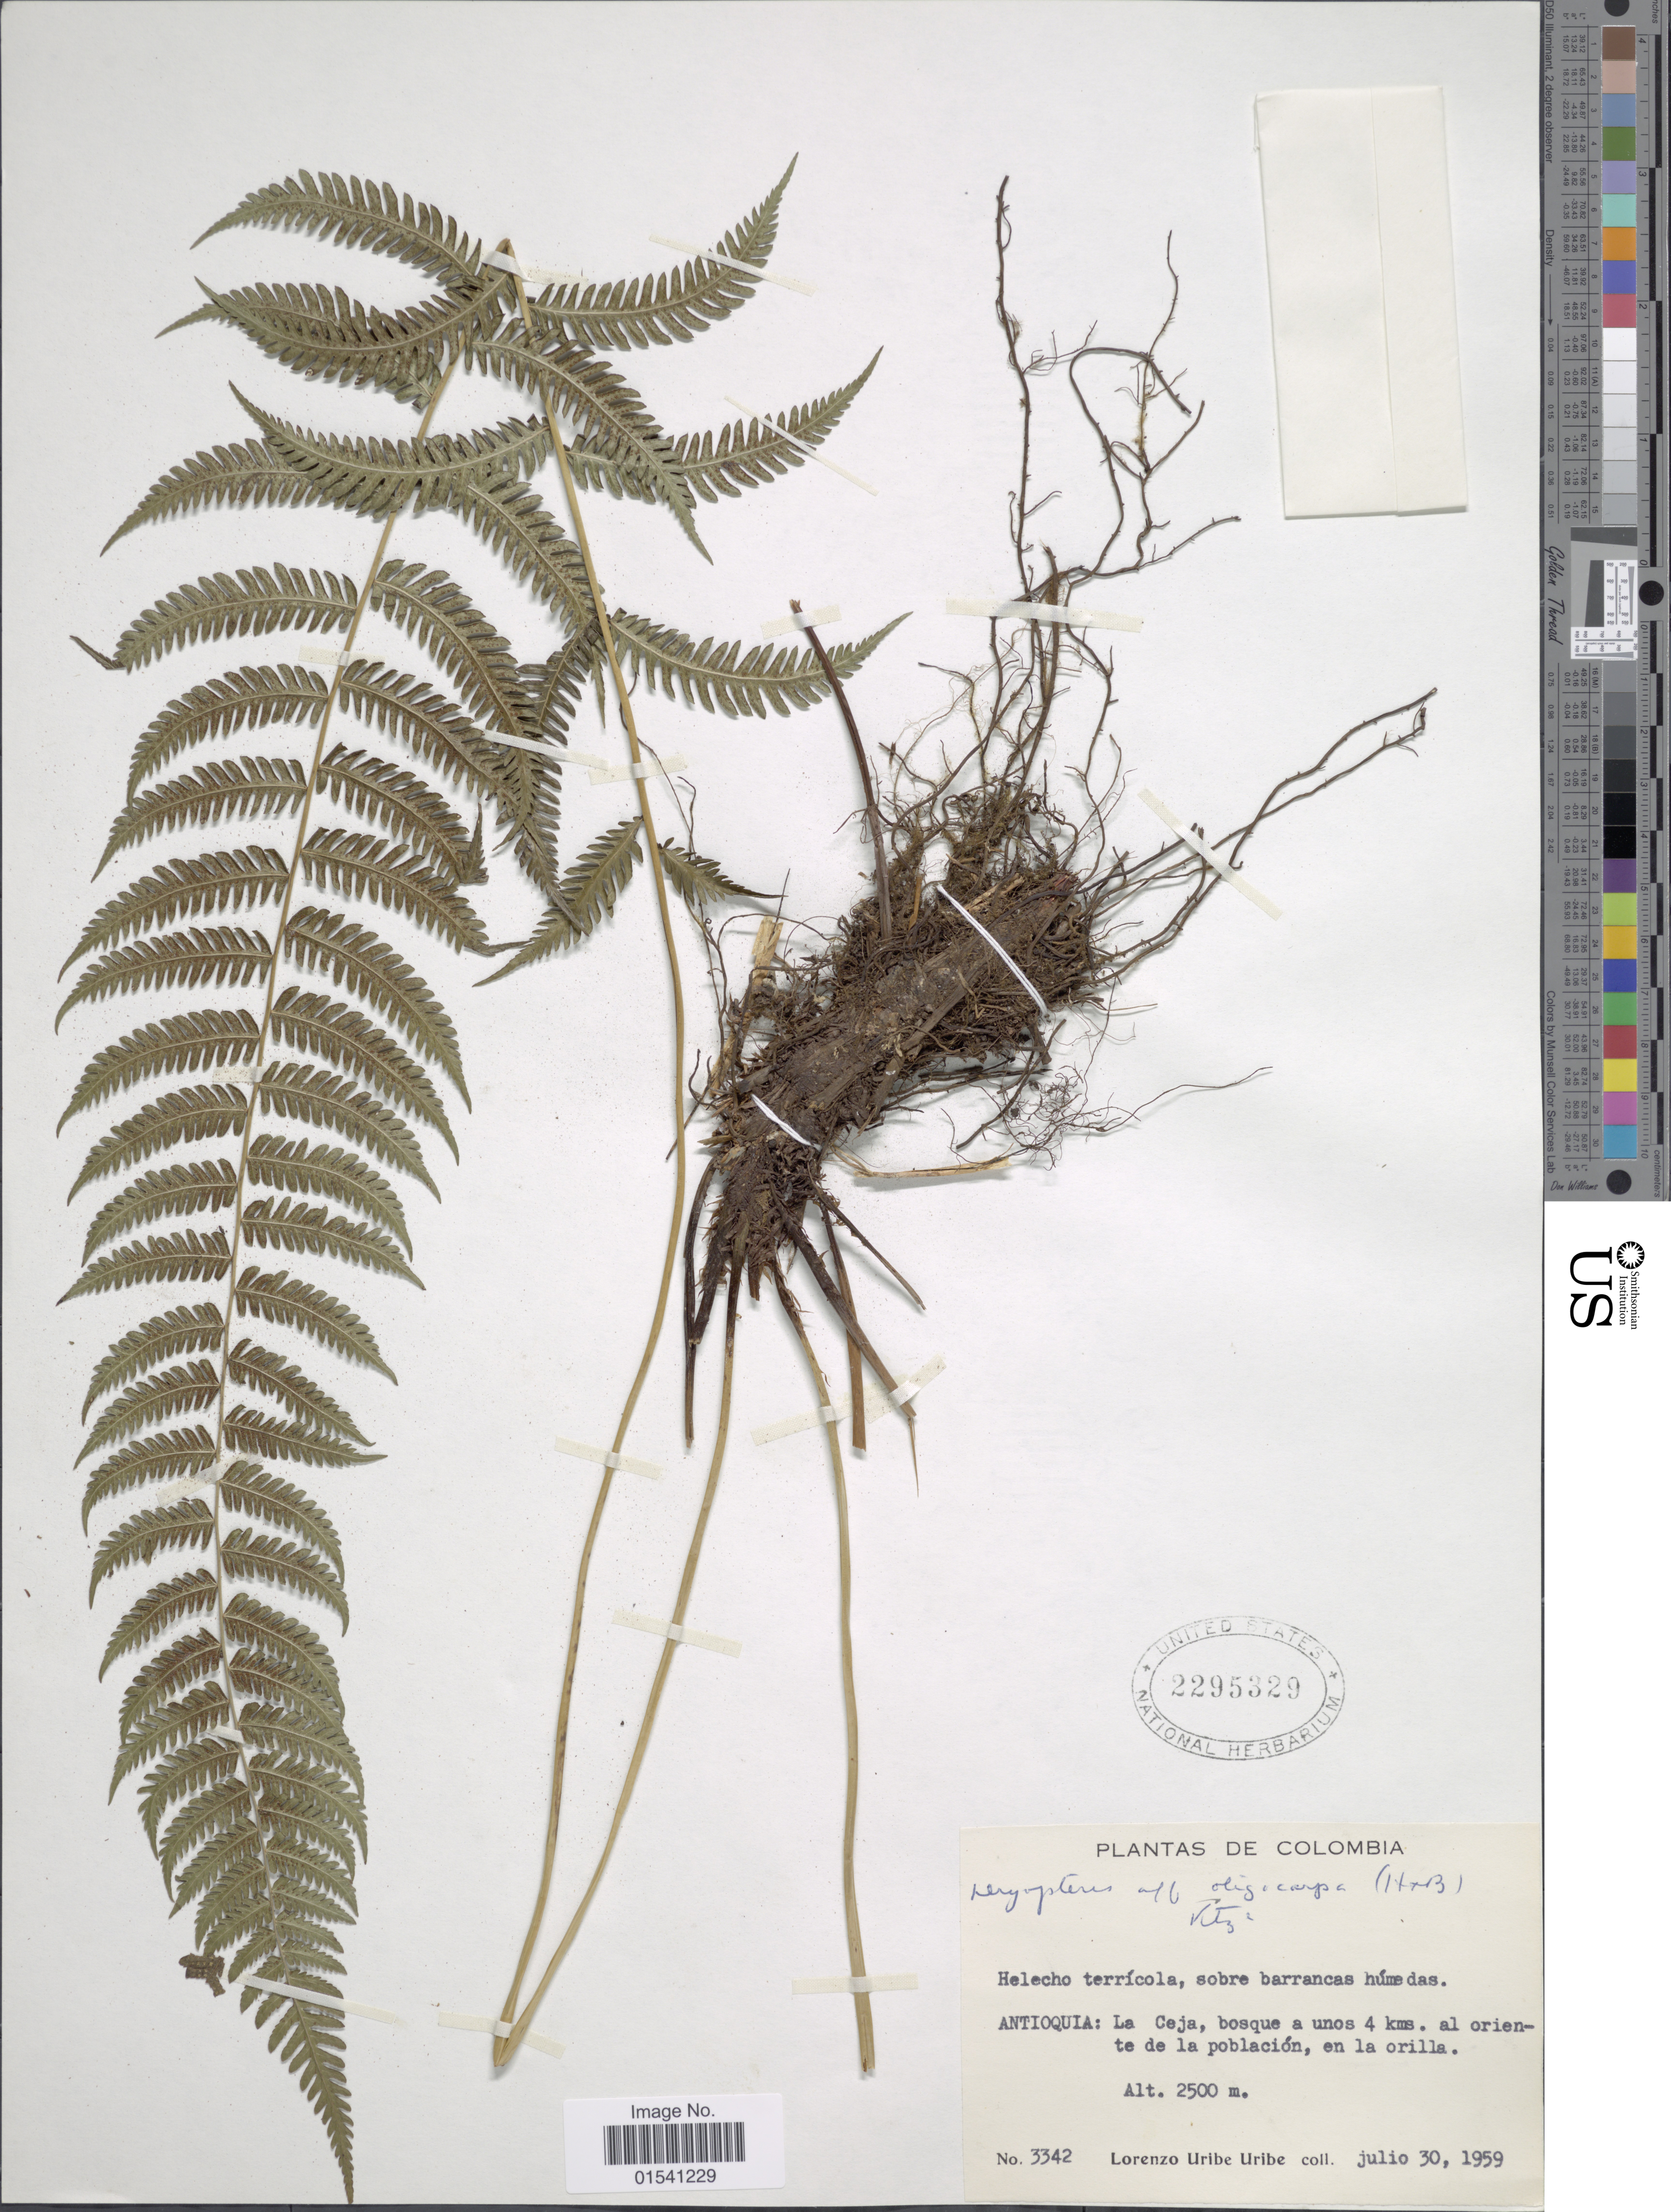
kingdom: Plantae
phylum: Tracheophyta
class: Polypodiopsida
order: Polypodiales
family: Thelypteridaceae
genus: Amauropelta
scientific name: Amauropelta sp.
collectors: L. Uribe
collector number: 3342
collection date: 1959-07-30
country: Colombia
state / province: Antioquia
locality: La Ceja, bosque a unos 4 kms. al oriente de la población, en la orilla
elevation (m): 2500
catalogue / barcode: US 2295329